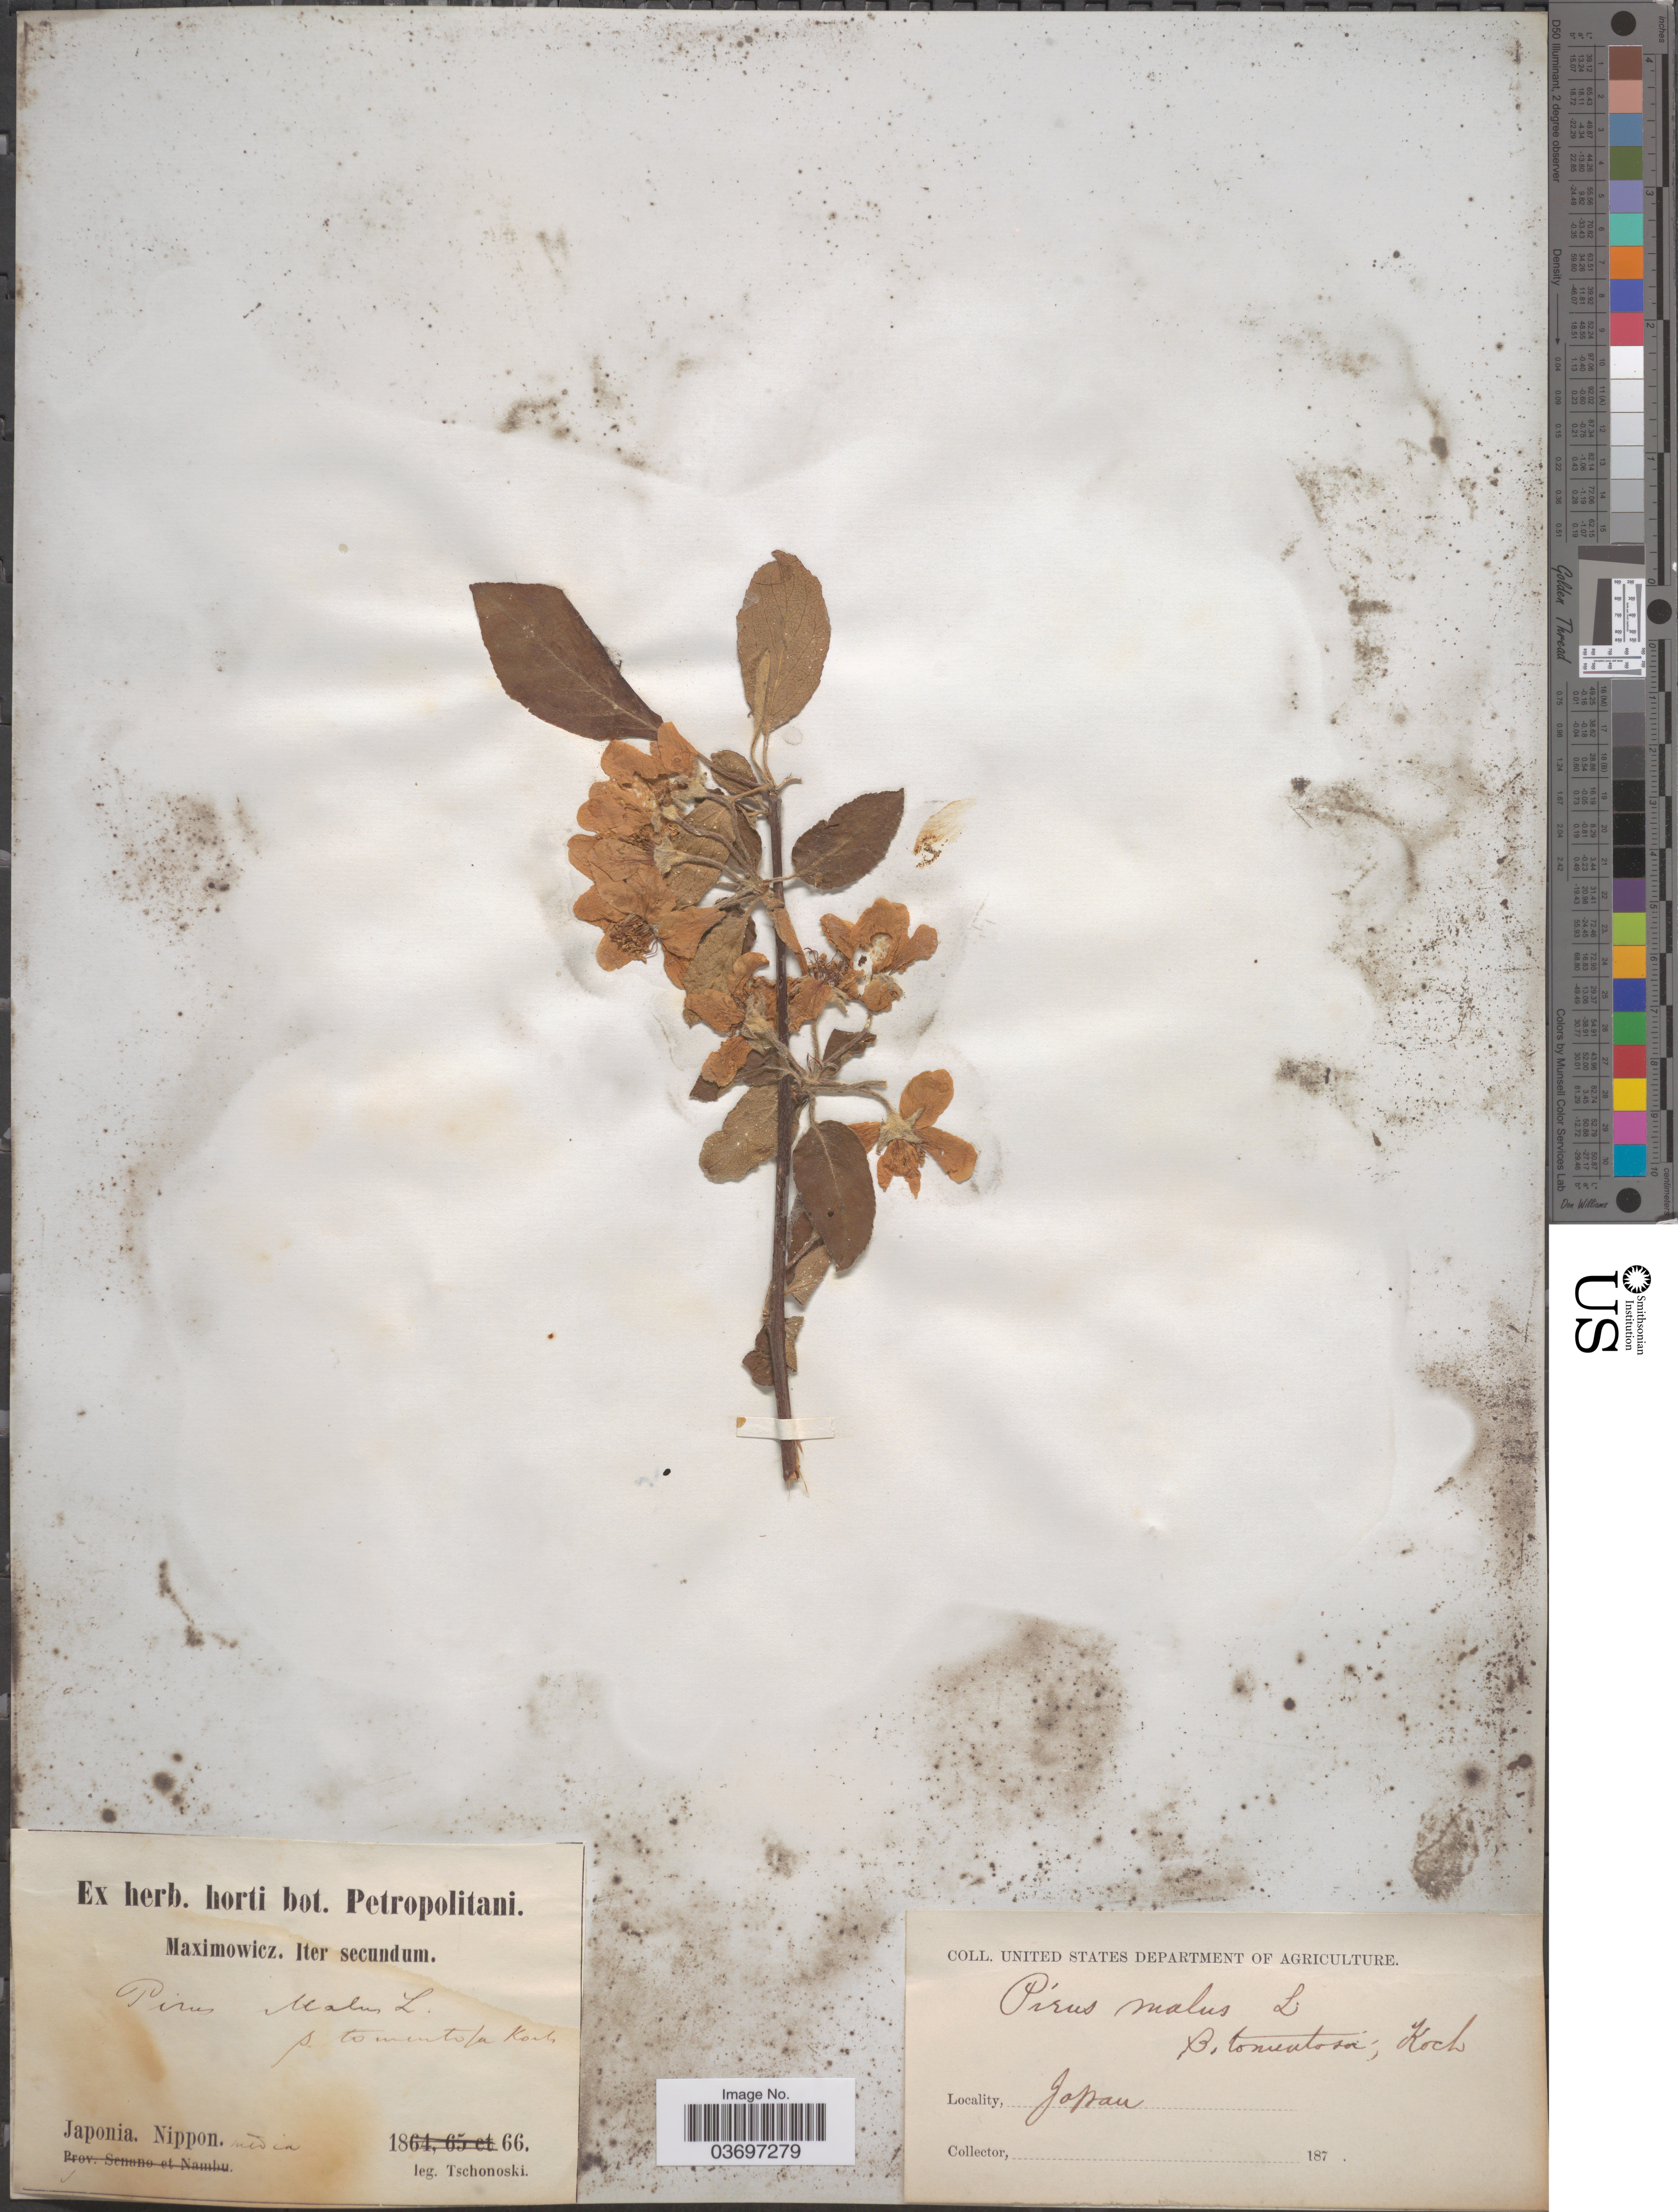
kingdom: Plantae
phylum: Tracheophyta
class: Magnoliopsida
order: Rosales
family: Rosaceae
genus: Malus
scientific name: Malus pumila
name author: Mill.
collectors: -. Tschonoski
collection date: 1866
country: Japan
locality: Japonia. Nippon media.